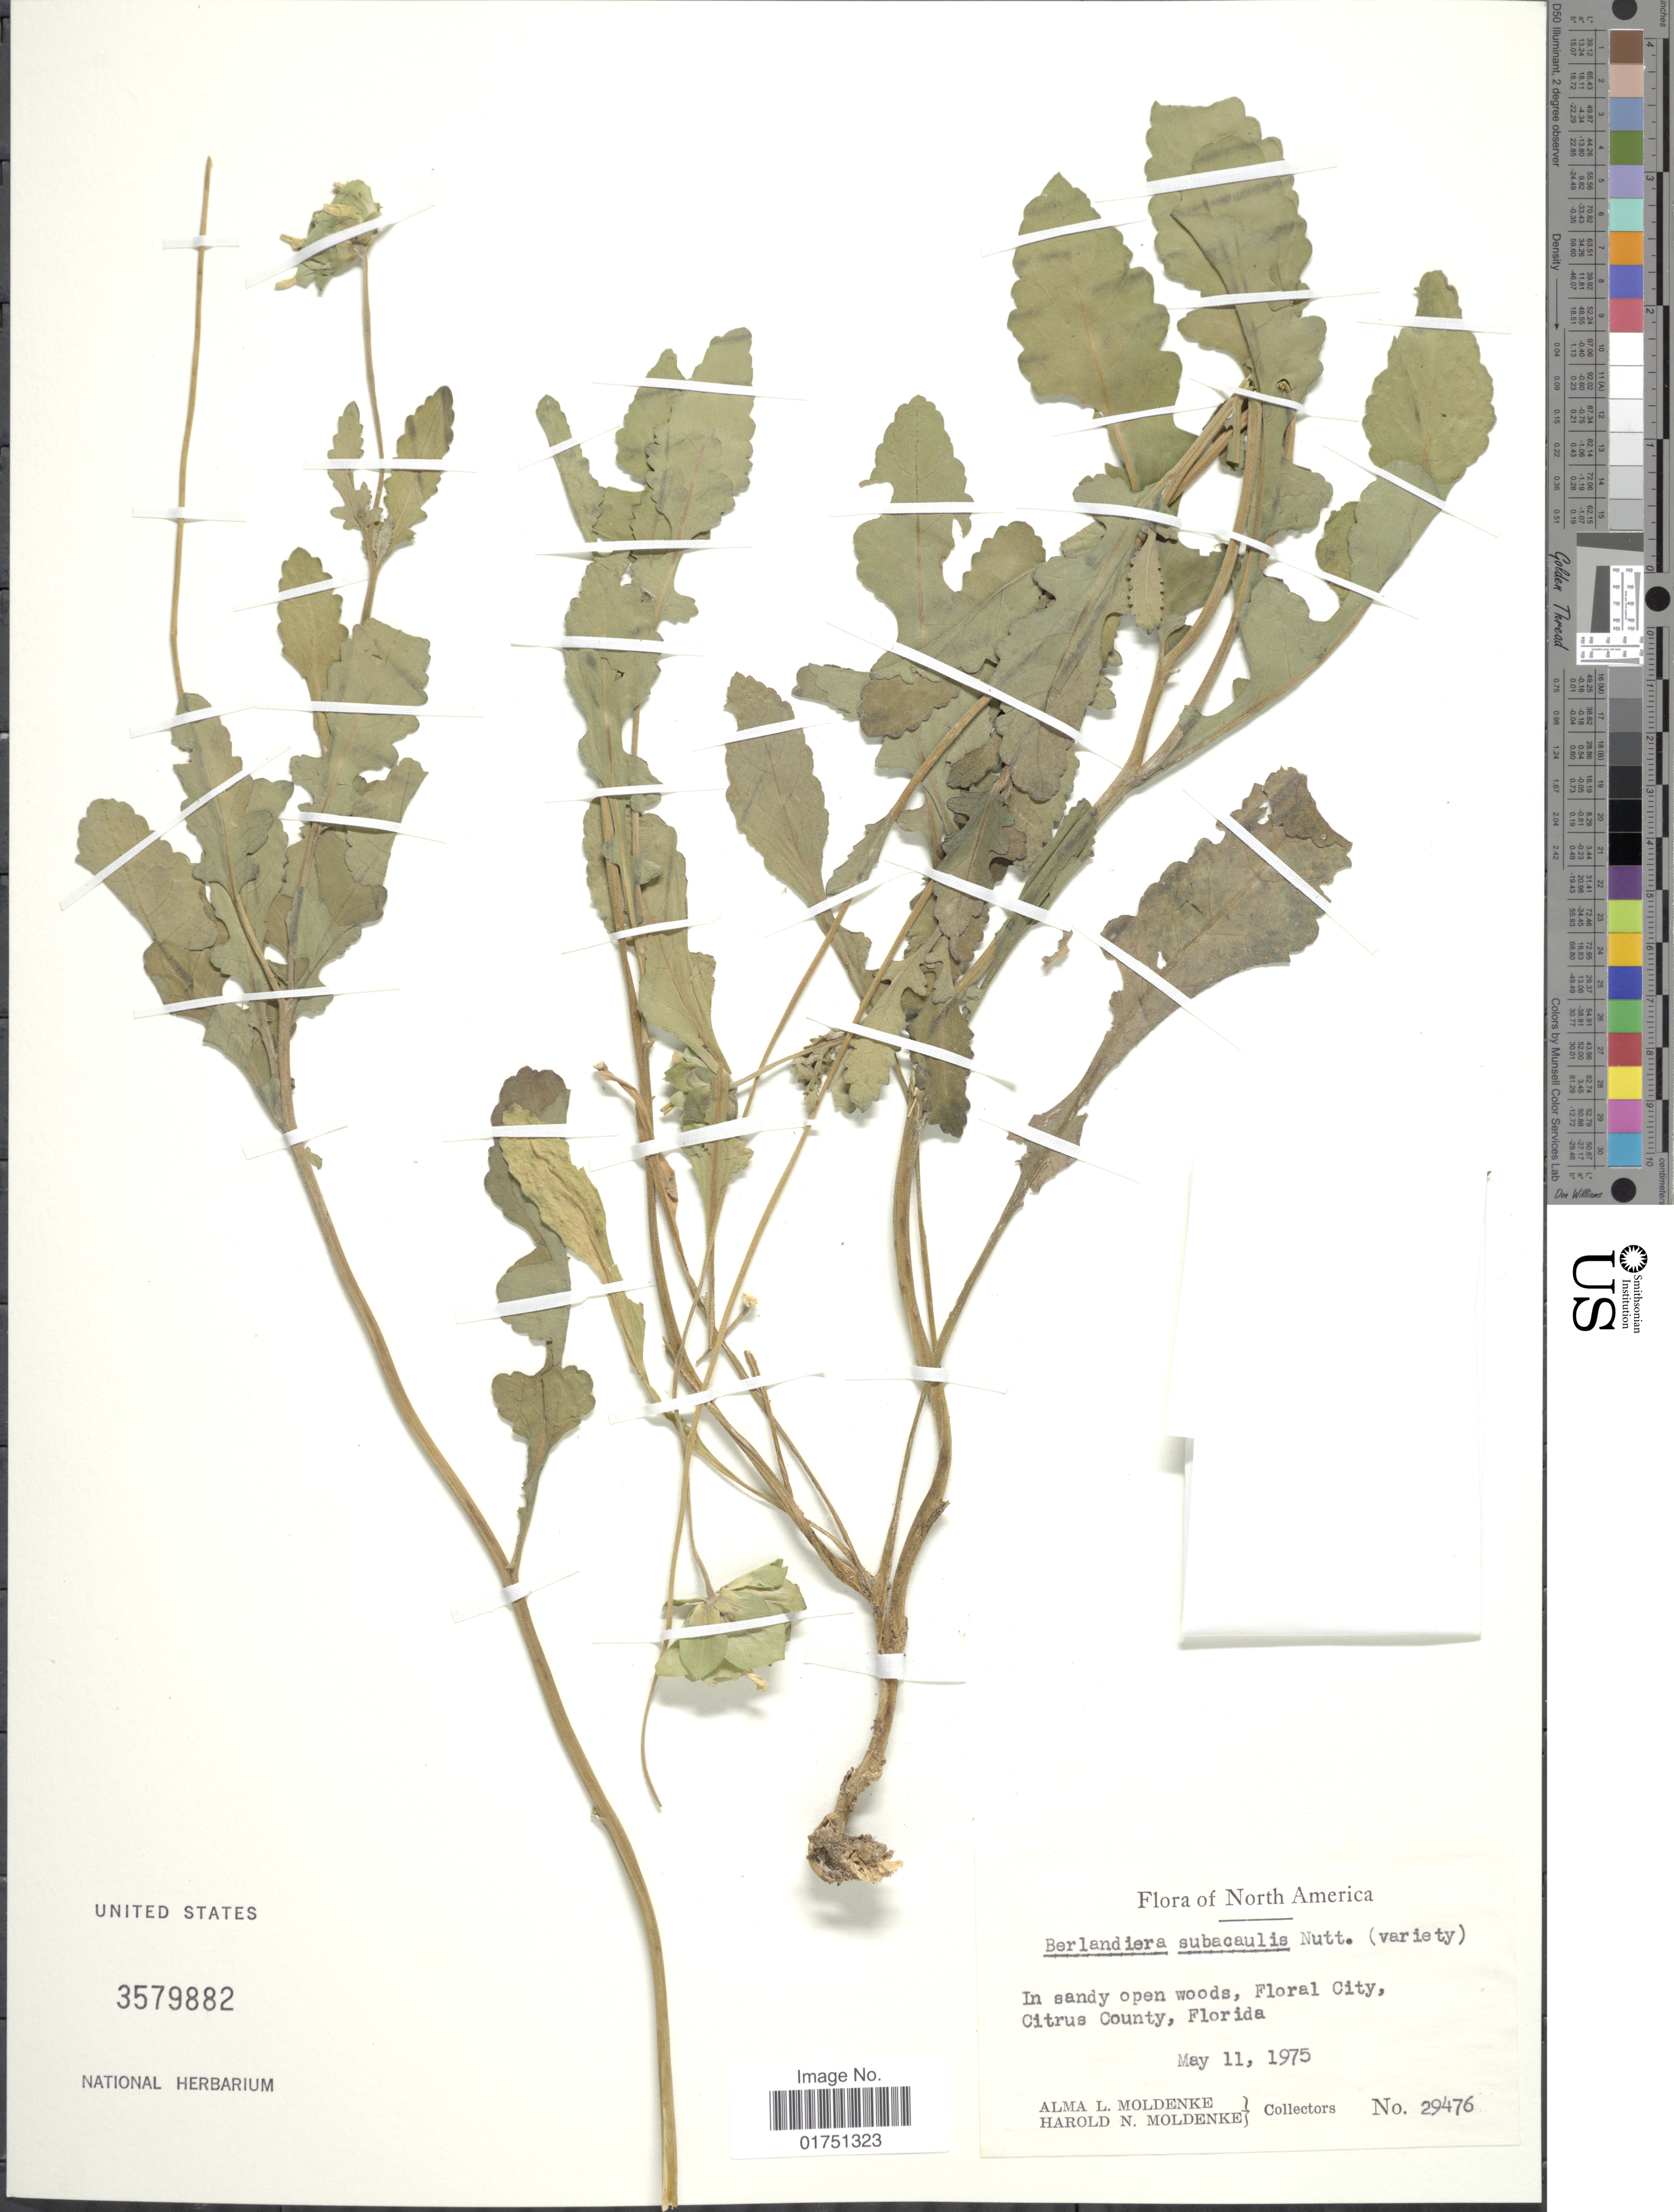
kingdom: Plantae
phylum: Tracheophyta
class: Magnoliopsida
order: Asterales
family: Asteraceae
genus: Berlandiera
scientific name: Berlandiera subacaulis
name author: Nutt.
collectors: A. L. Moldenke & H. N. Moldenke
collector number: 29476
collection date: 1975-05-11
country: United States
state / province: Florida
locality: In sandy open woods, Floral City, Citrus County, Florida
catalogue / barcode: US 3579882